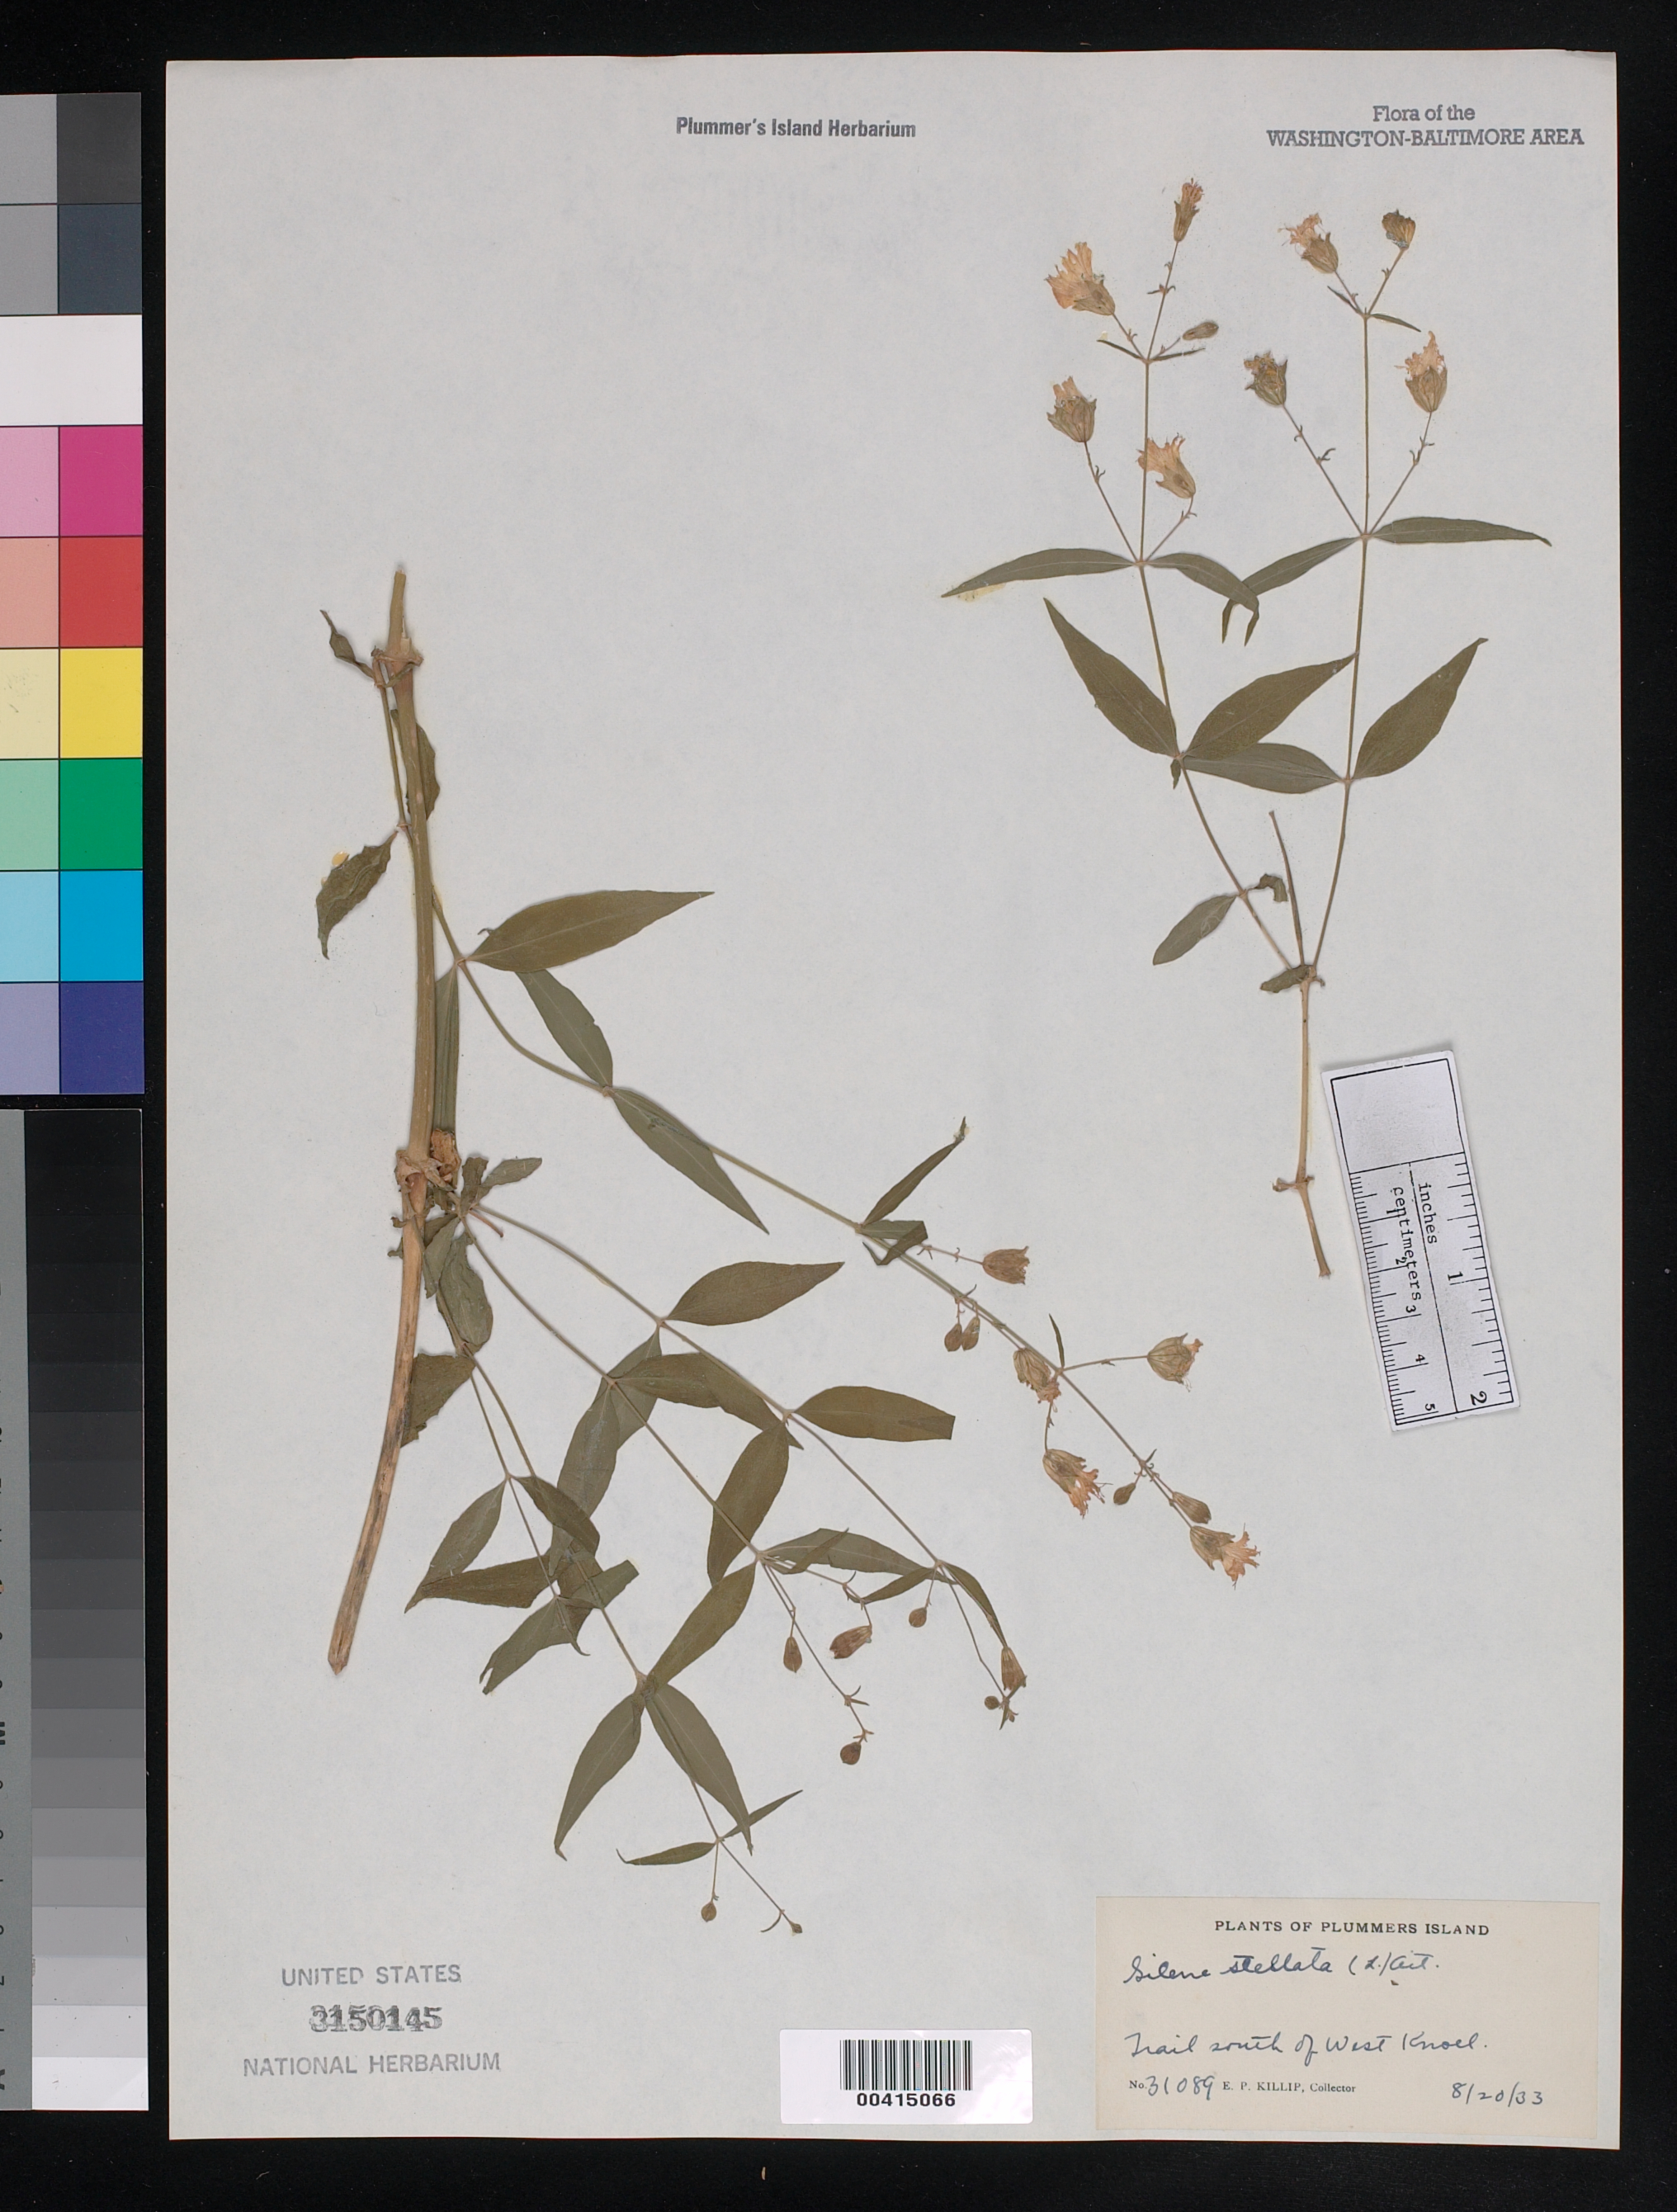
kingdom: Plantae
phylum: Tracheophyta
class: Magnoliopsida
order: Caryophyllales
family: Caryophyllaceae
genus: Silene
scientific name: Silene stellata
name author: (L.) Coyte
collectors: E. P. Killip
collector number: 31089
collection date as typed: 20 Aug 1933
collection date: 1933-08-20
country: United States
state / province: Maryland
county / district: Montgomery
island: Plummers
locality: Plummer's Island; trail south of west knoll C. & O. Canal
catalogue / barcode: US 3150145